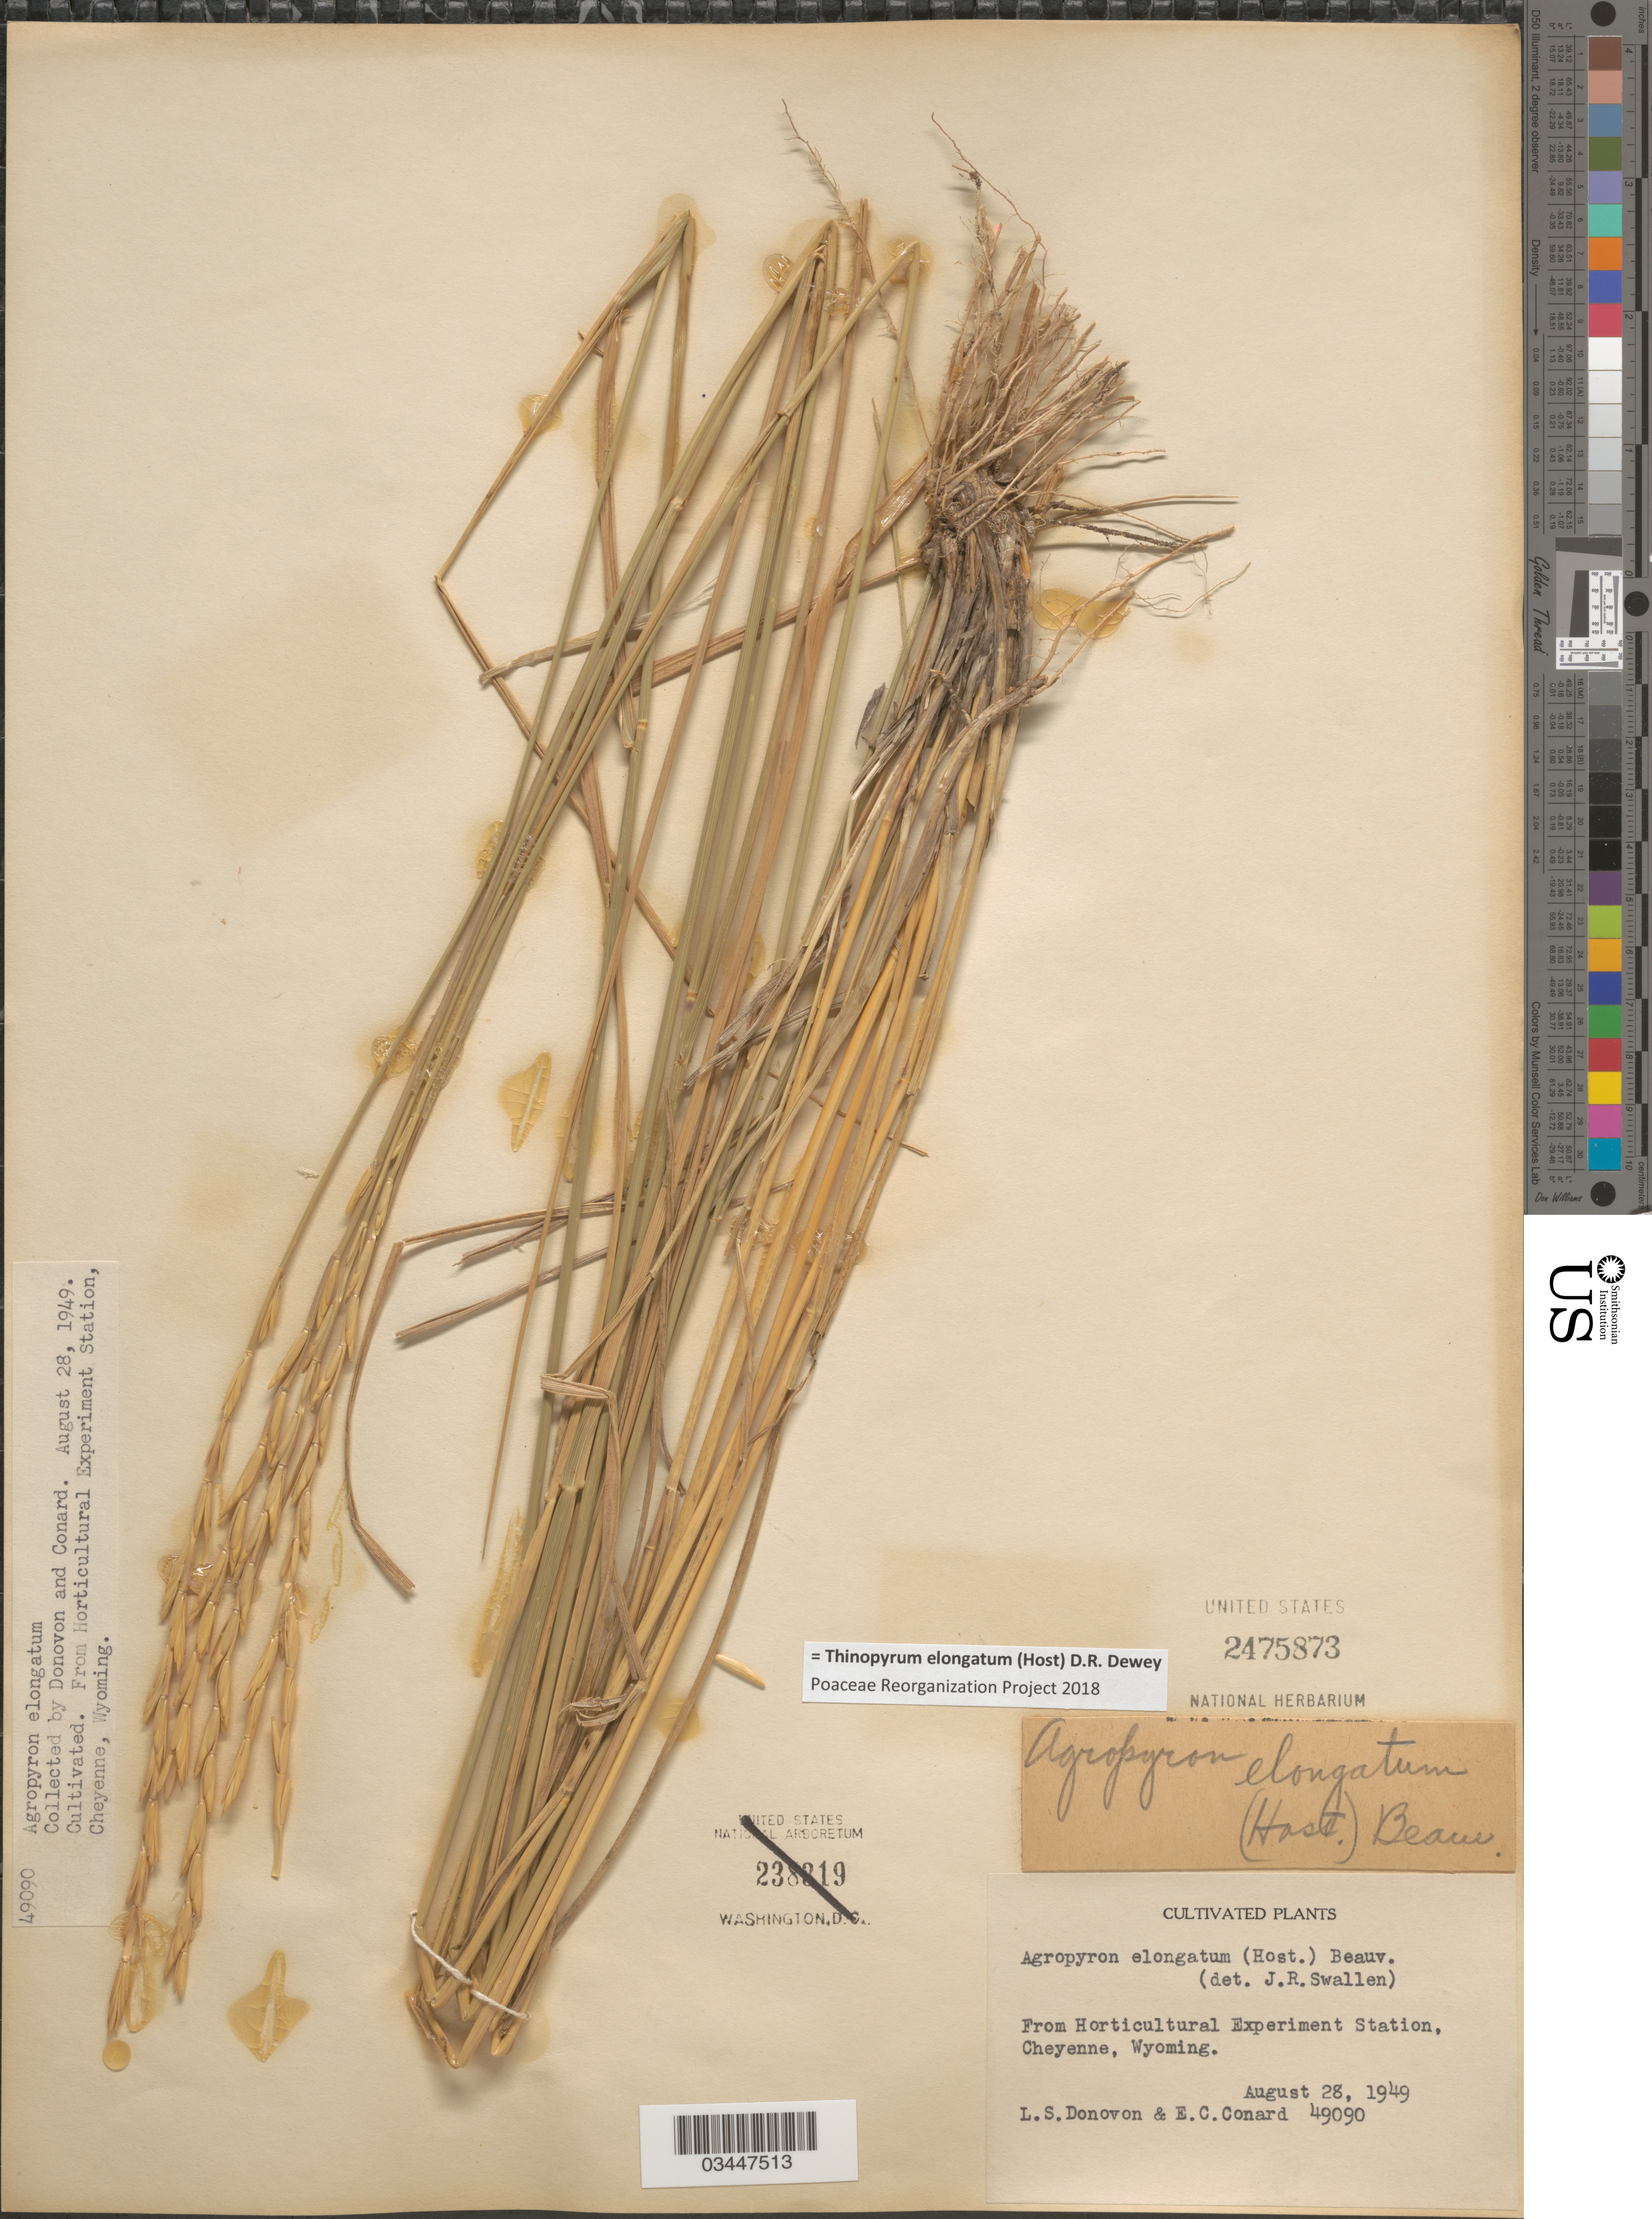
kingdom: Plantae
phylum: Tracheophyta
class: Liliopsida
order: Poales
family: Poaceae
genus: Thinopyrum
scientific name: Thinopyrum elongatum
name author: (Host) Barkworth & Dewey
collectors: L. Donovon & E. Conard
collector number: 49090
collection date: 1949-08-28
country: United States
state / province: Wyoming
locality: From Horticultural Experiment Station, Cheyenne.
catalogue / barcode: US 2475873